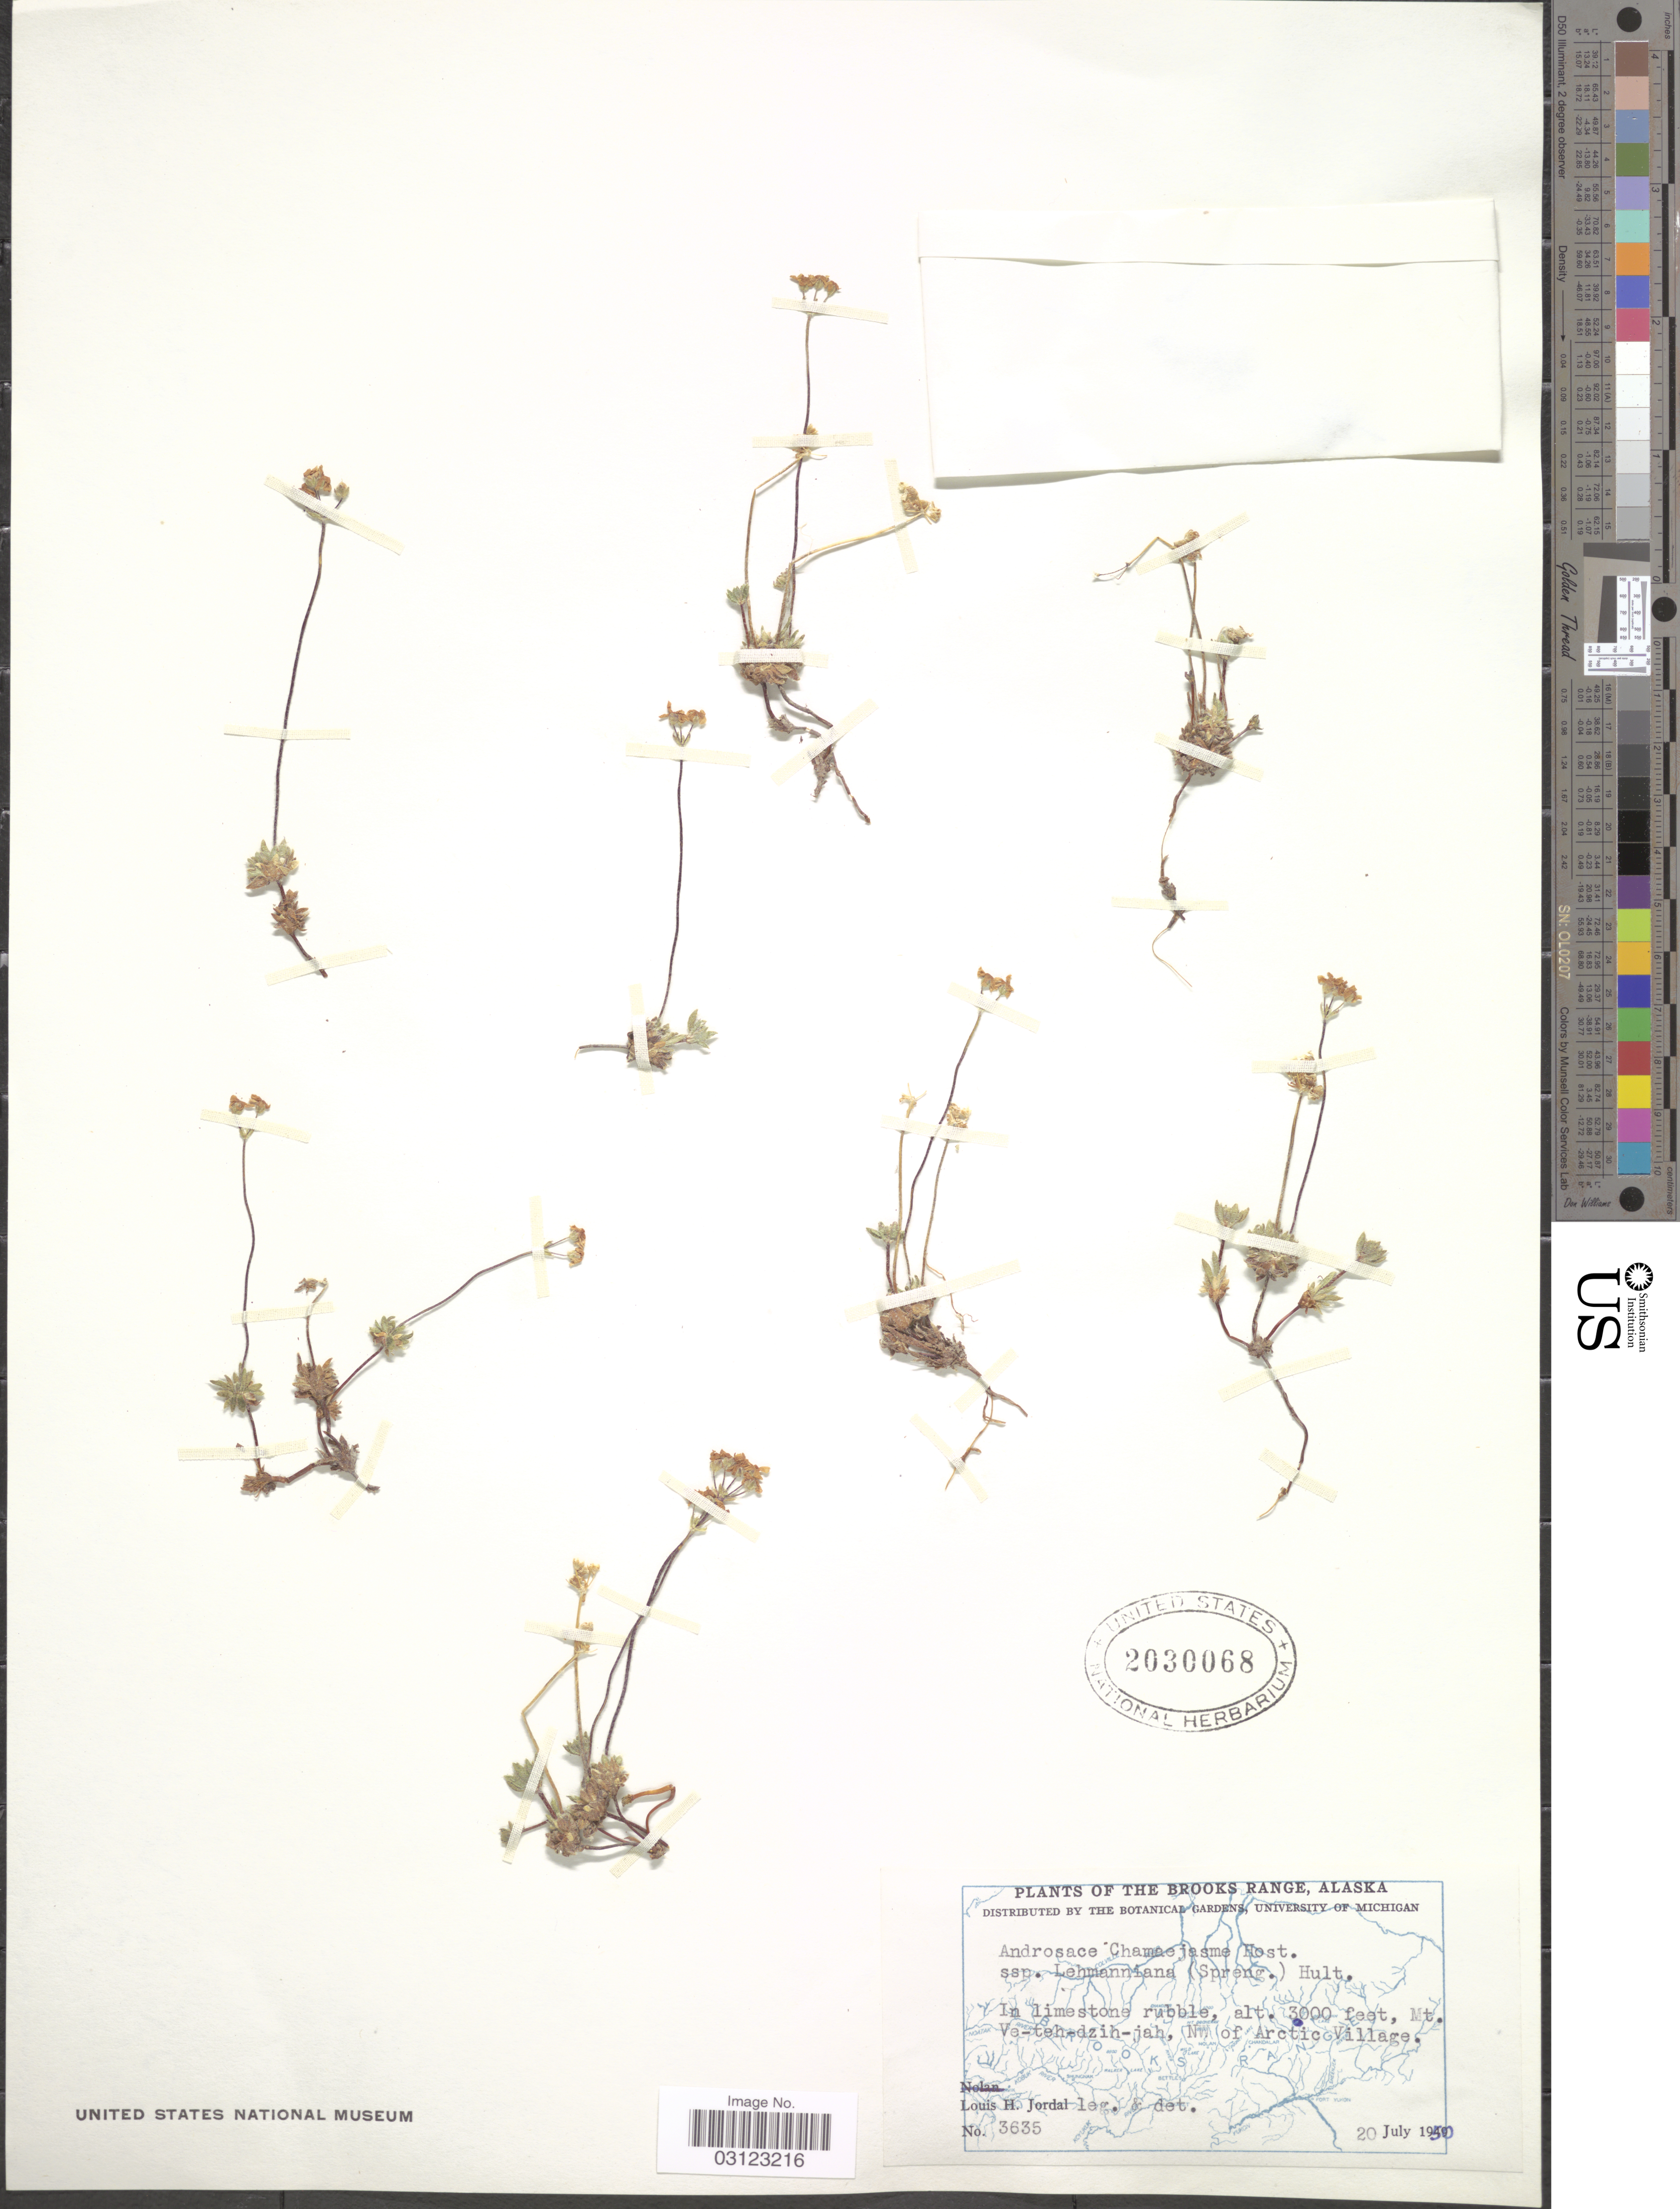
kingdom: Plantae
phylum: Tracheophyta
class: Magnoliopsida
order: Ericales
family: Primulaceae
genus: Androsace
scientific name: Androsace chamaejasme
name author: Wulfen ex Host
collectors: L. Jordal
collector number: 3635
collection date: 1950-07-20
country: United States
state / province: Alaska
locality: The Brooks Range. Mt. Ve-teh-dzih-jah, NW of Arctic Village.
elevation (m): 914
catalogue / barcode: US 2030068